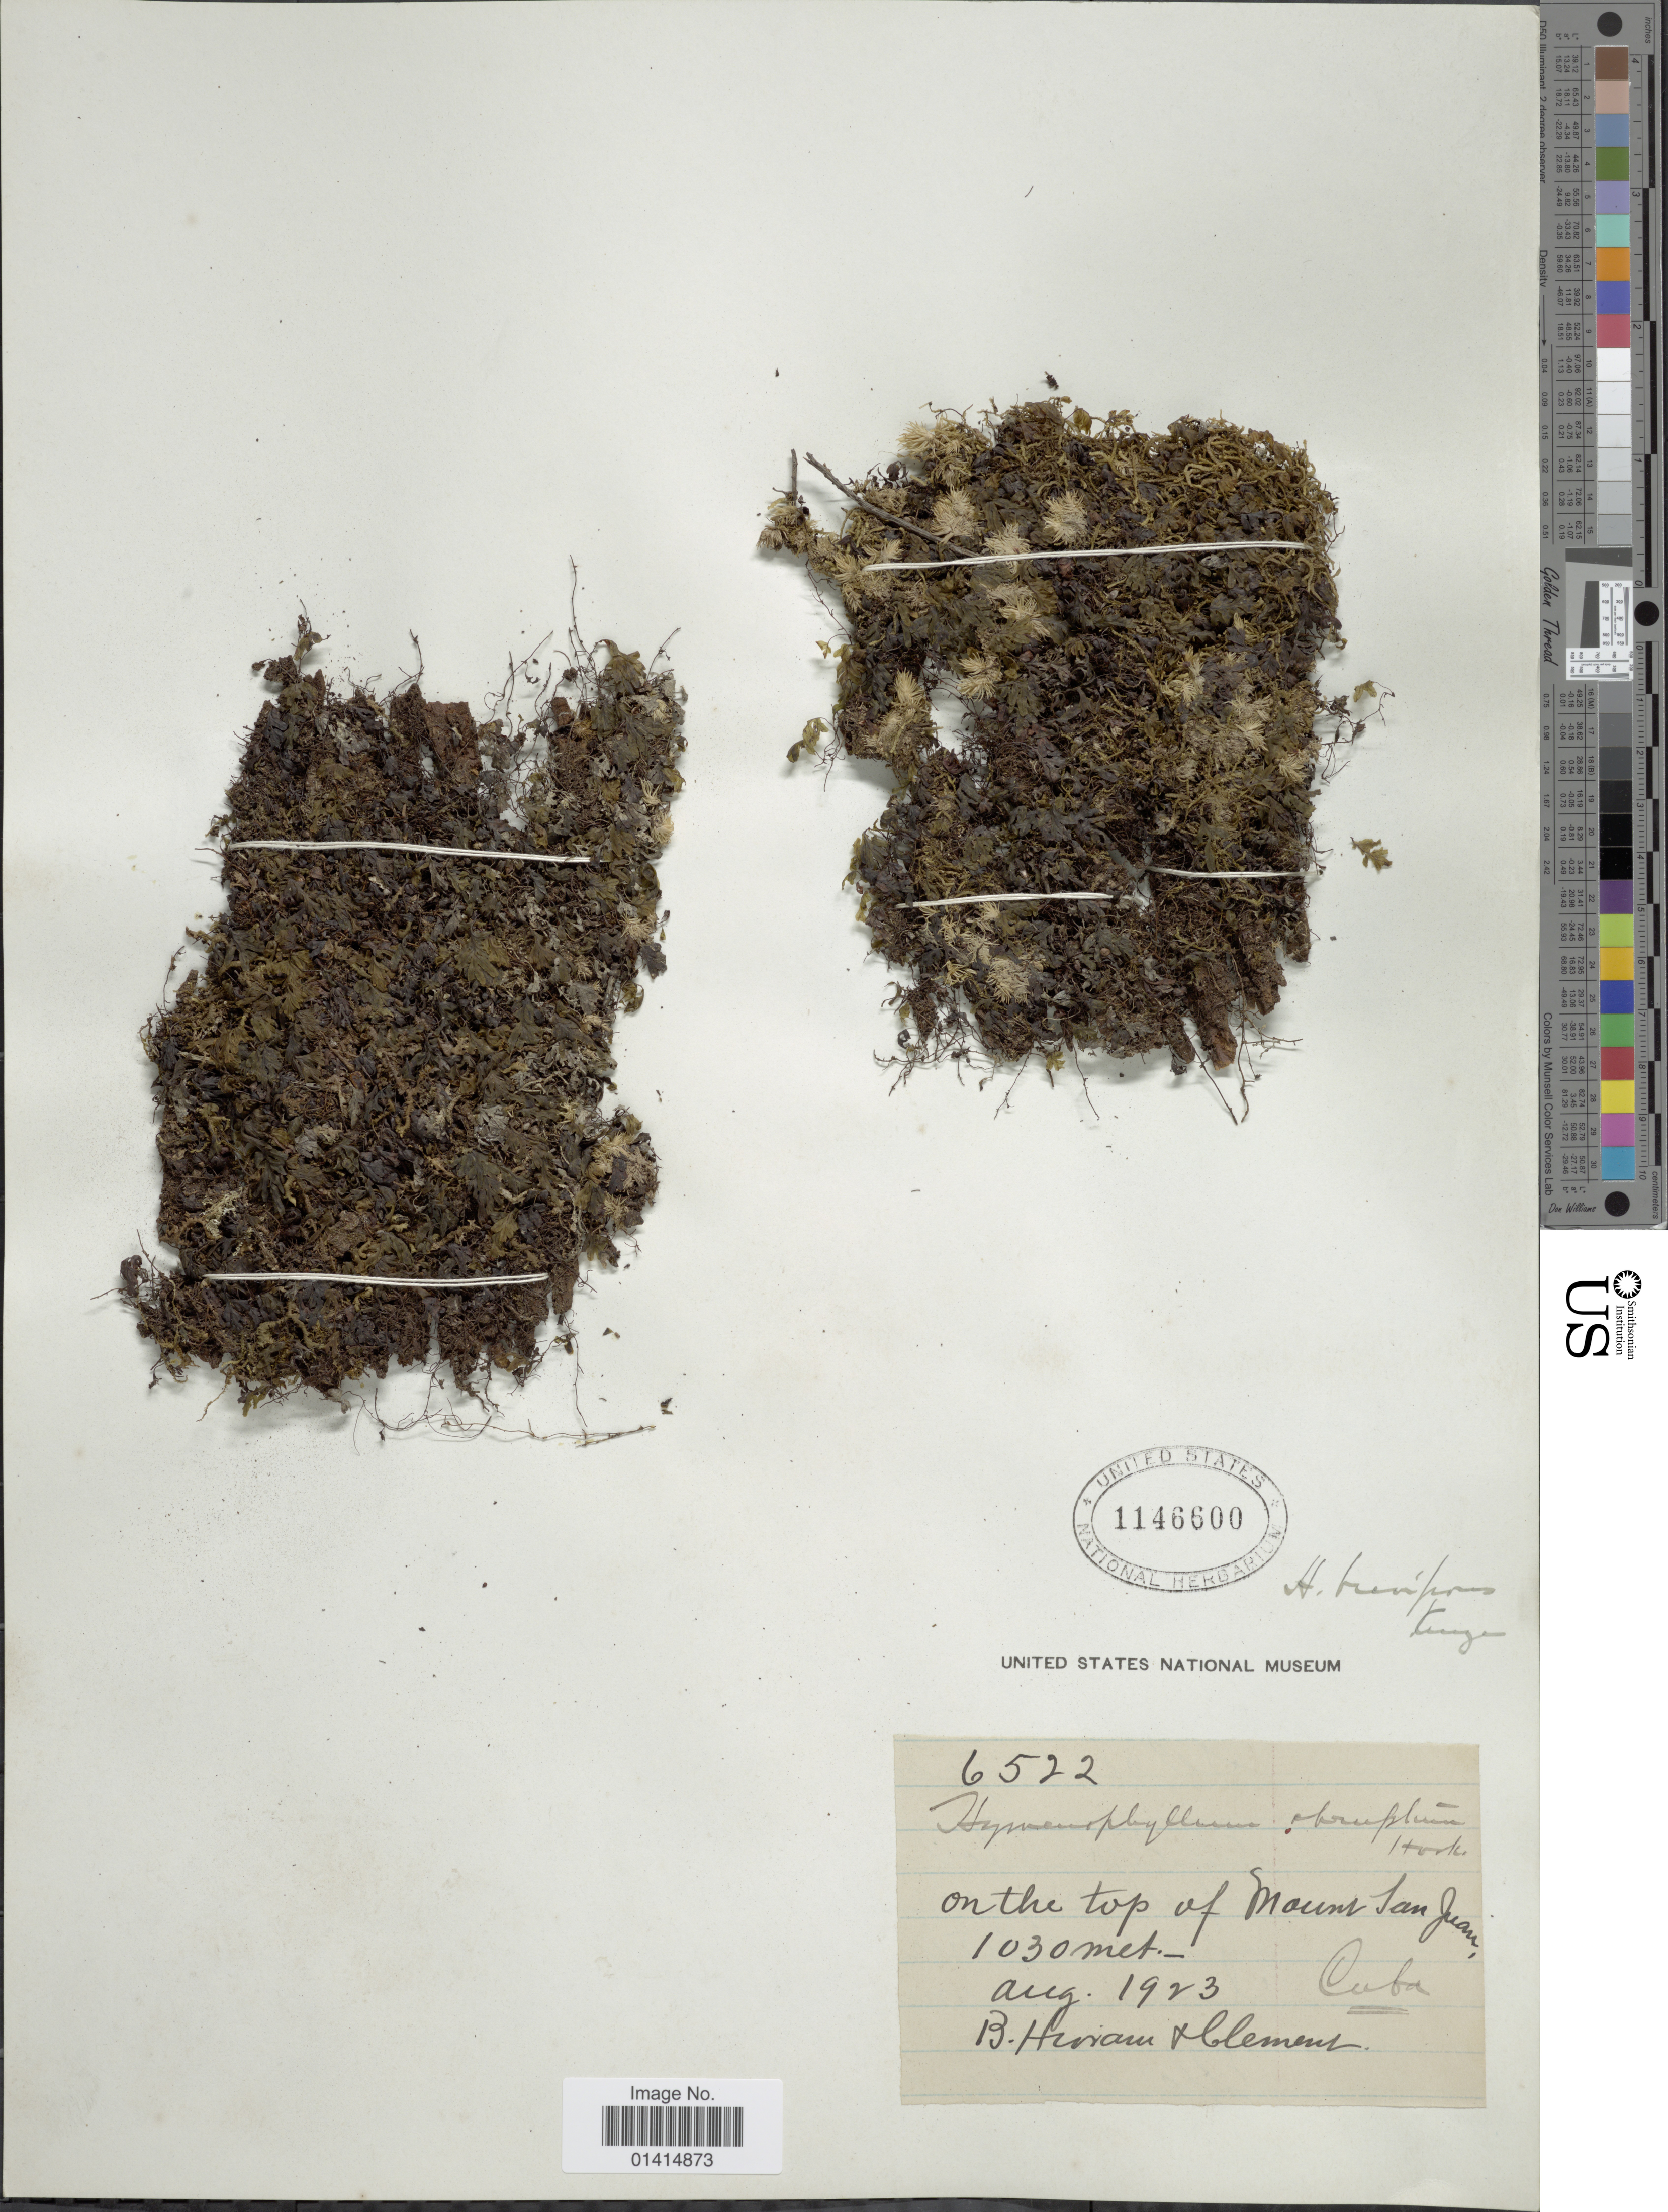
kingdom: Plantae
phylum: Tracheophyta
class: Polypodiopsida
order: Hymenophyllales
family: Hymenophyllaceae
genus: Hymenophyllum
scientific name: Hymenophyllum brevifrons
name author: Kunze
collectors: Bro. Hioram & -. Clement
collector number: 6522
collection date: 1923-08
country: Cuba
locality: On the top of Mount San Juan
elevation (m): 1030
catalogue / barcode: US 1146600